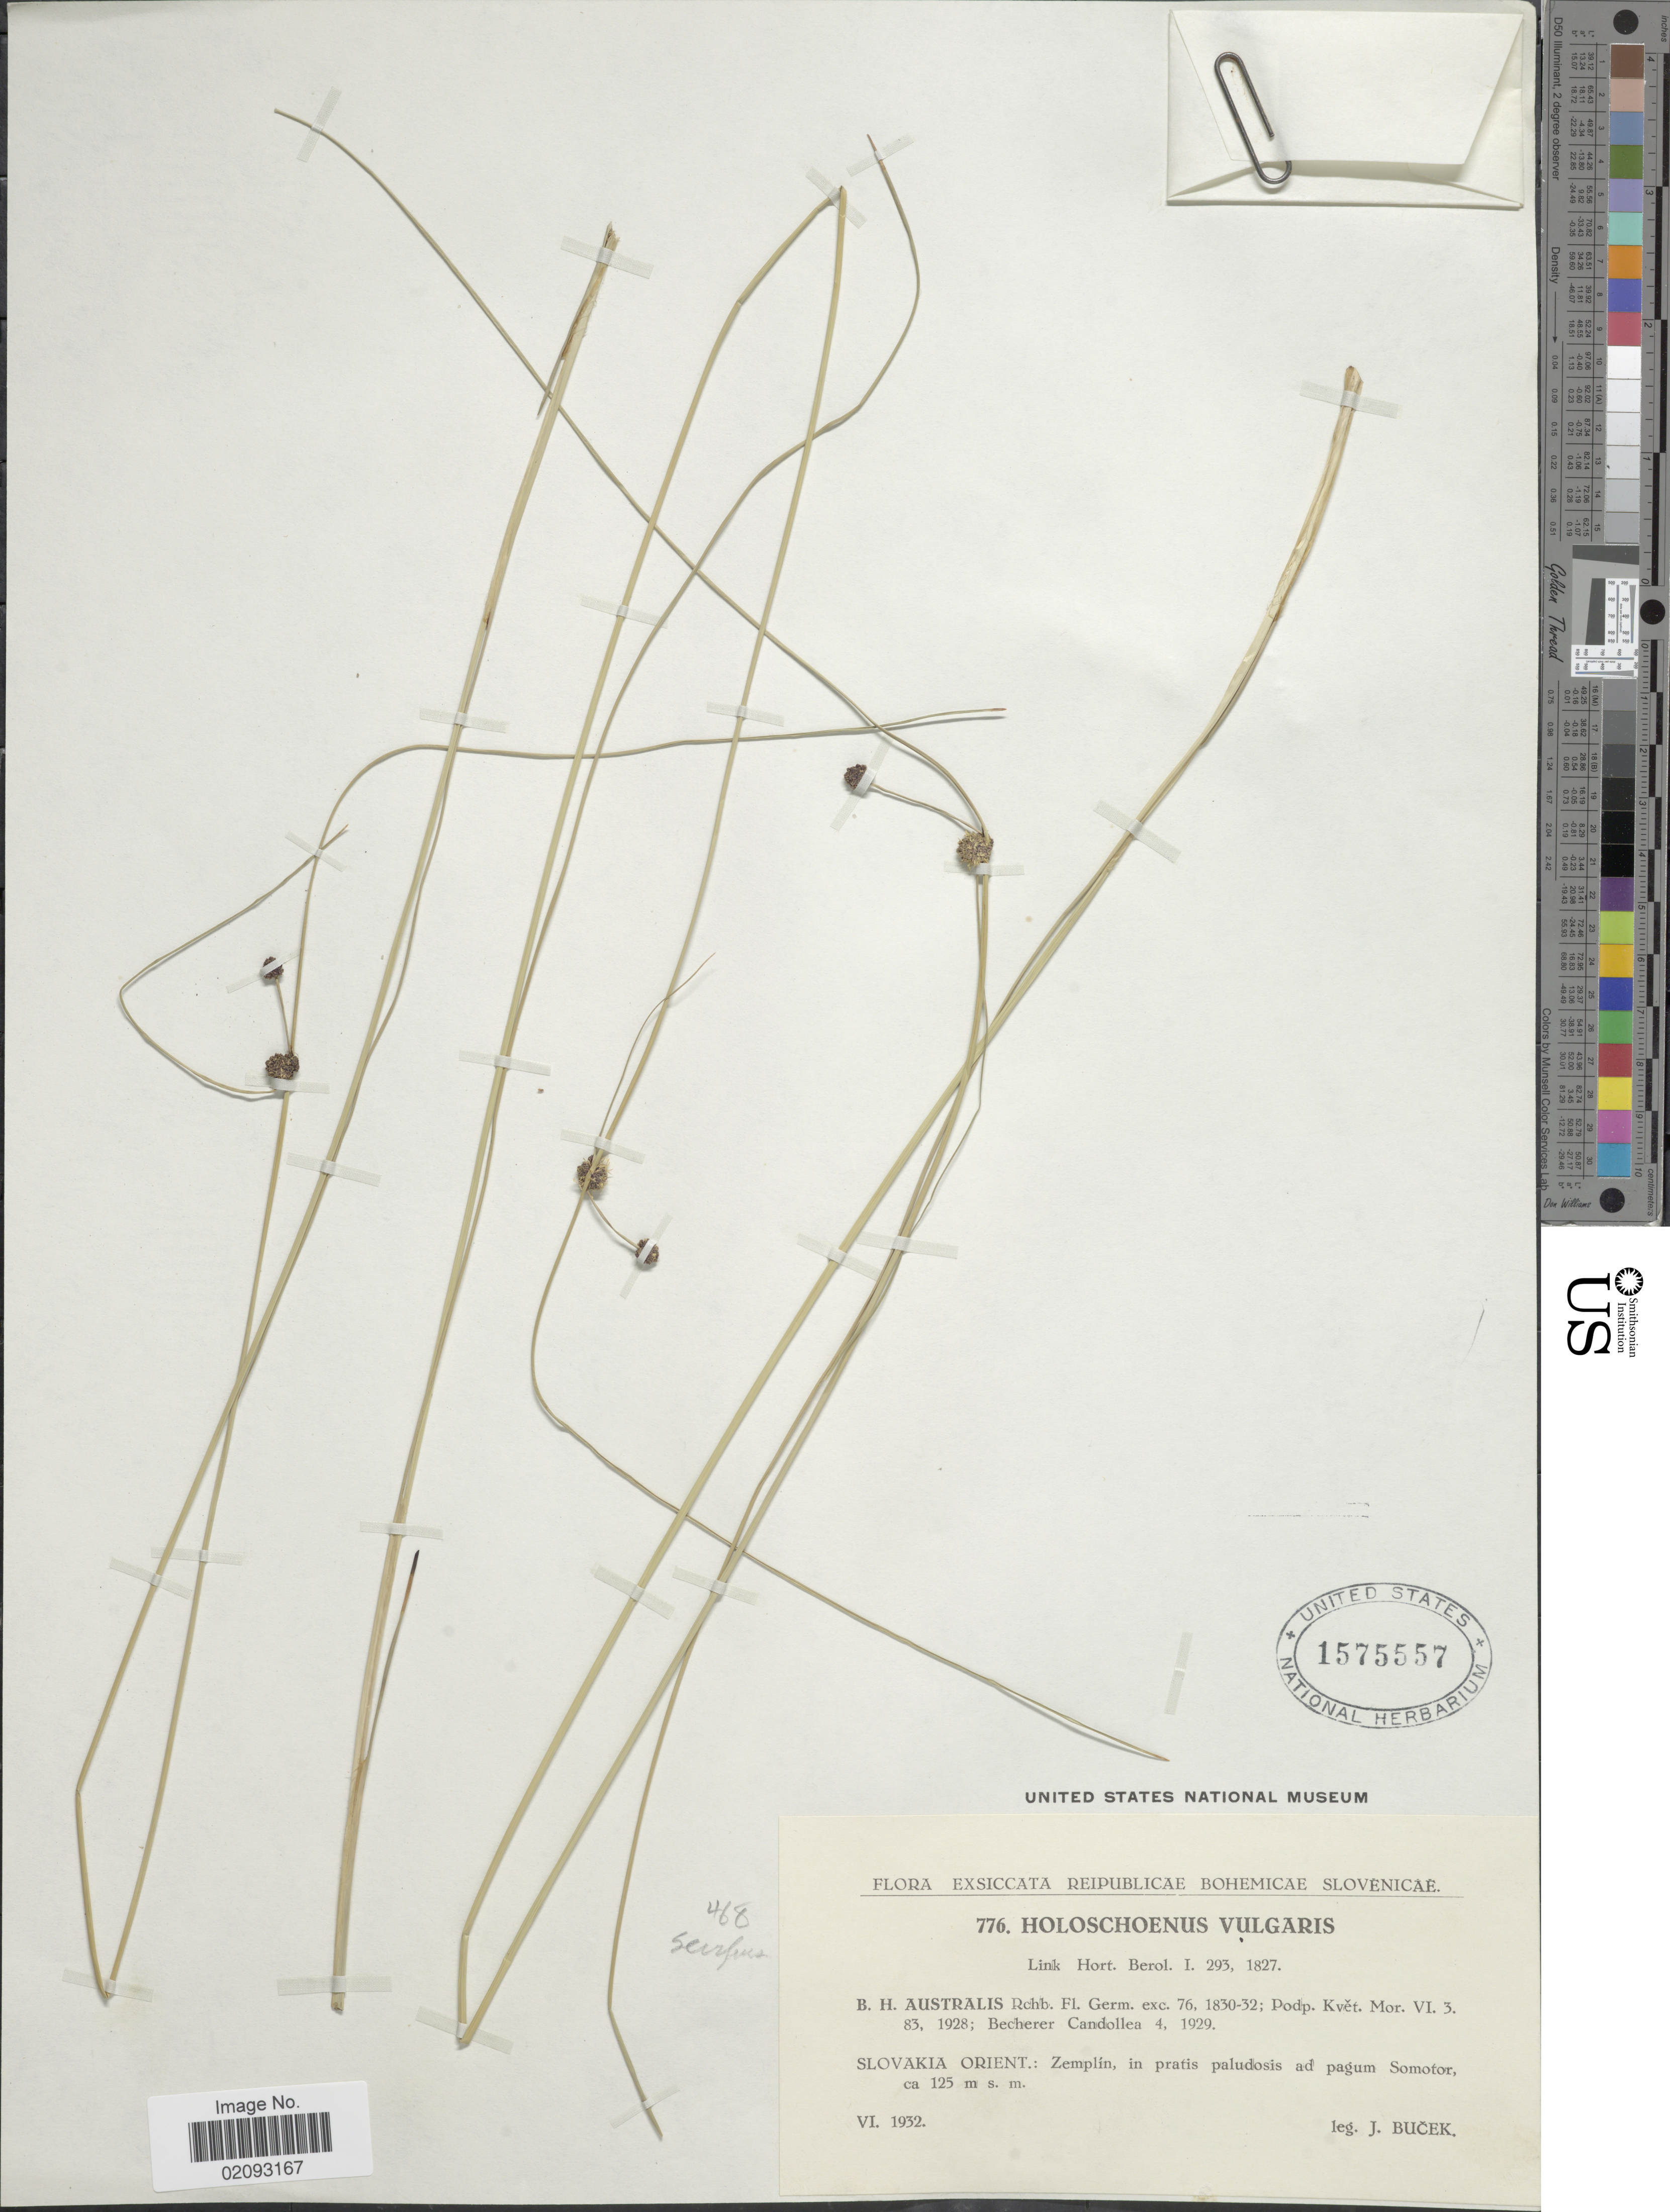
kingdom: Plantae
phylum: Tracheophyta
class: Liliopsida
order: Poales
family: Cyperaceae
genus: Scirpoides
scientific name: Scirpoides holoschoenus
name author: (L.) Soják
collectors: J. Bucek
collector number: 776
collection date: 1932-06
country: Slovakia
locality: Slovakia Orient: Zemplín, in pratis paludosis ad pagum Somotor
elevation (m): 125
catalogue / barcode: US 1575557